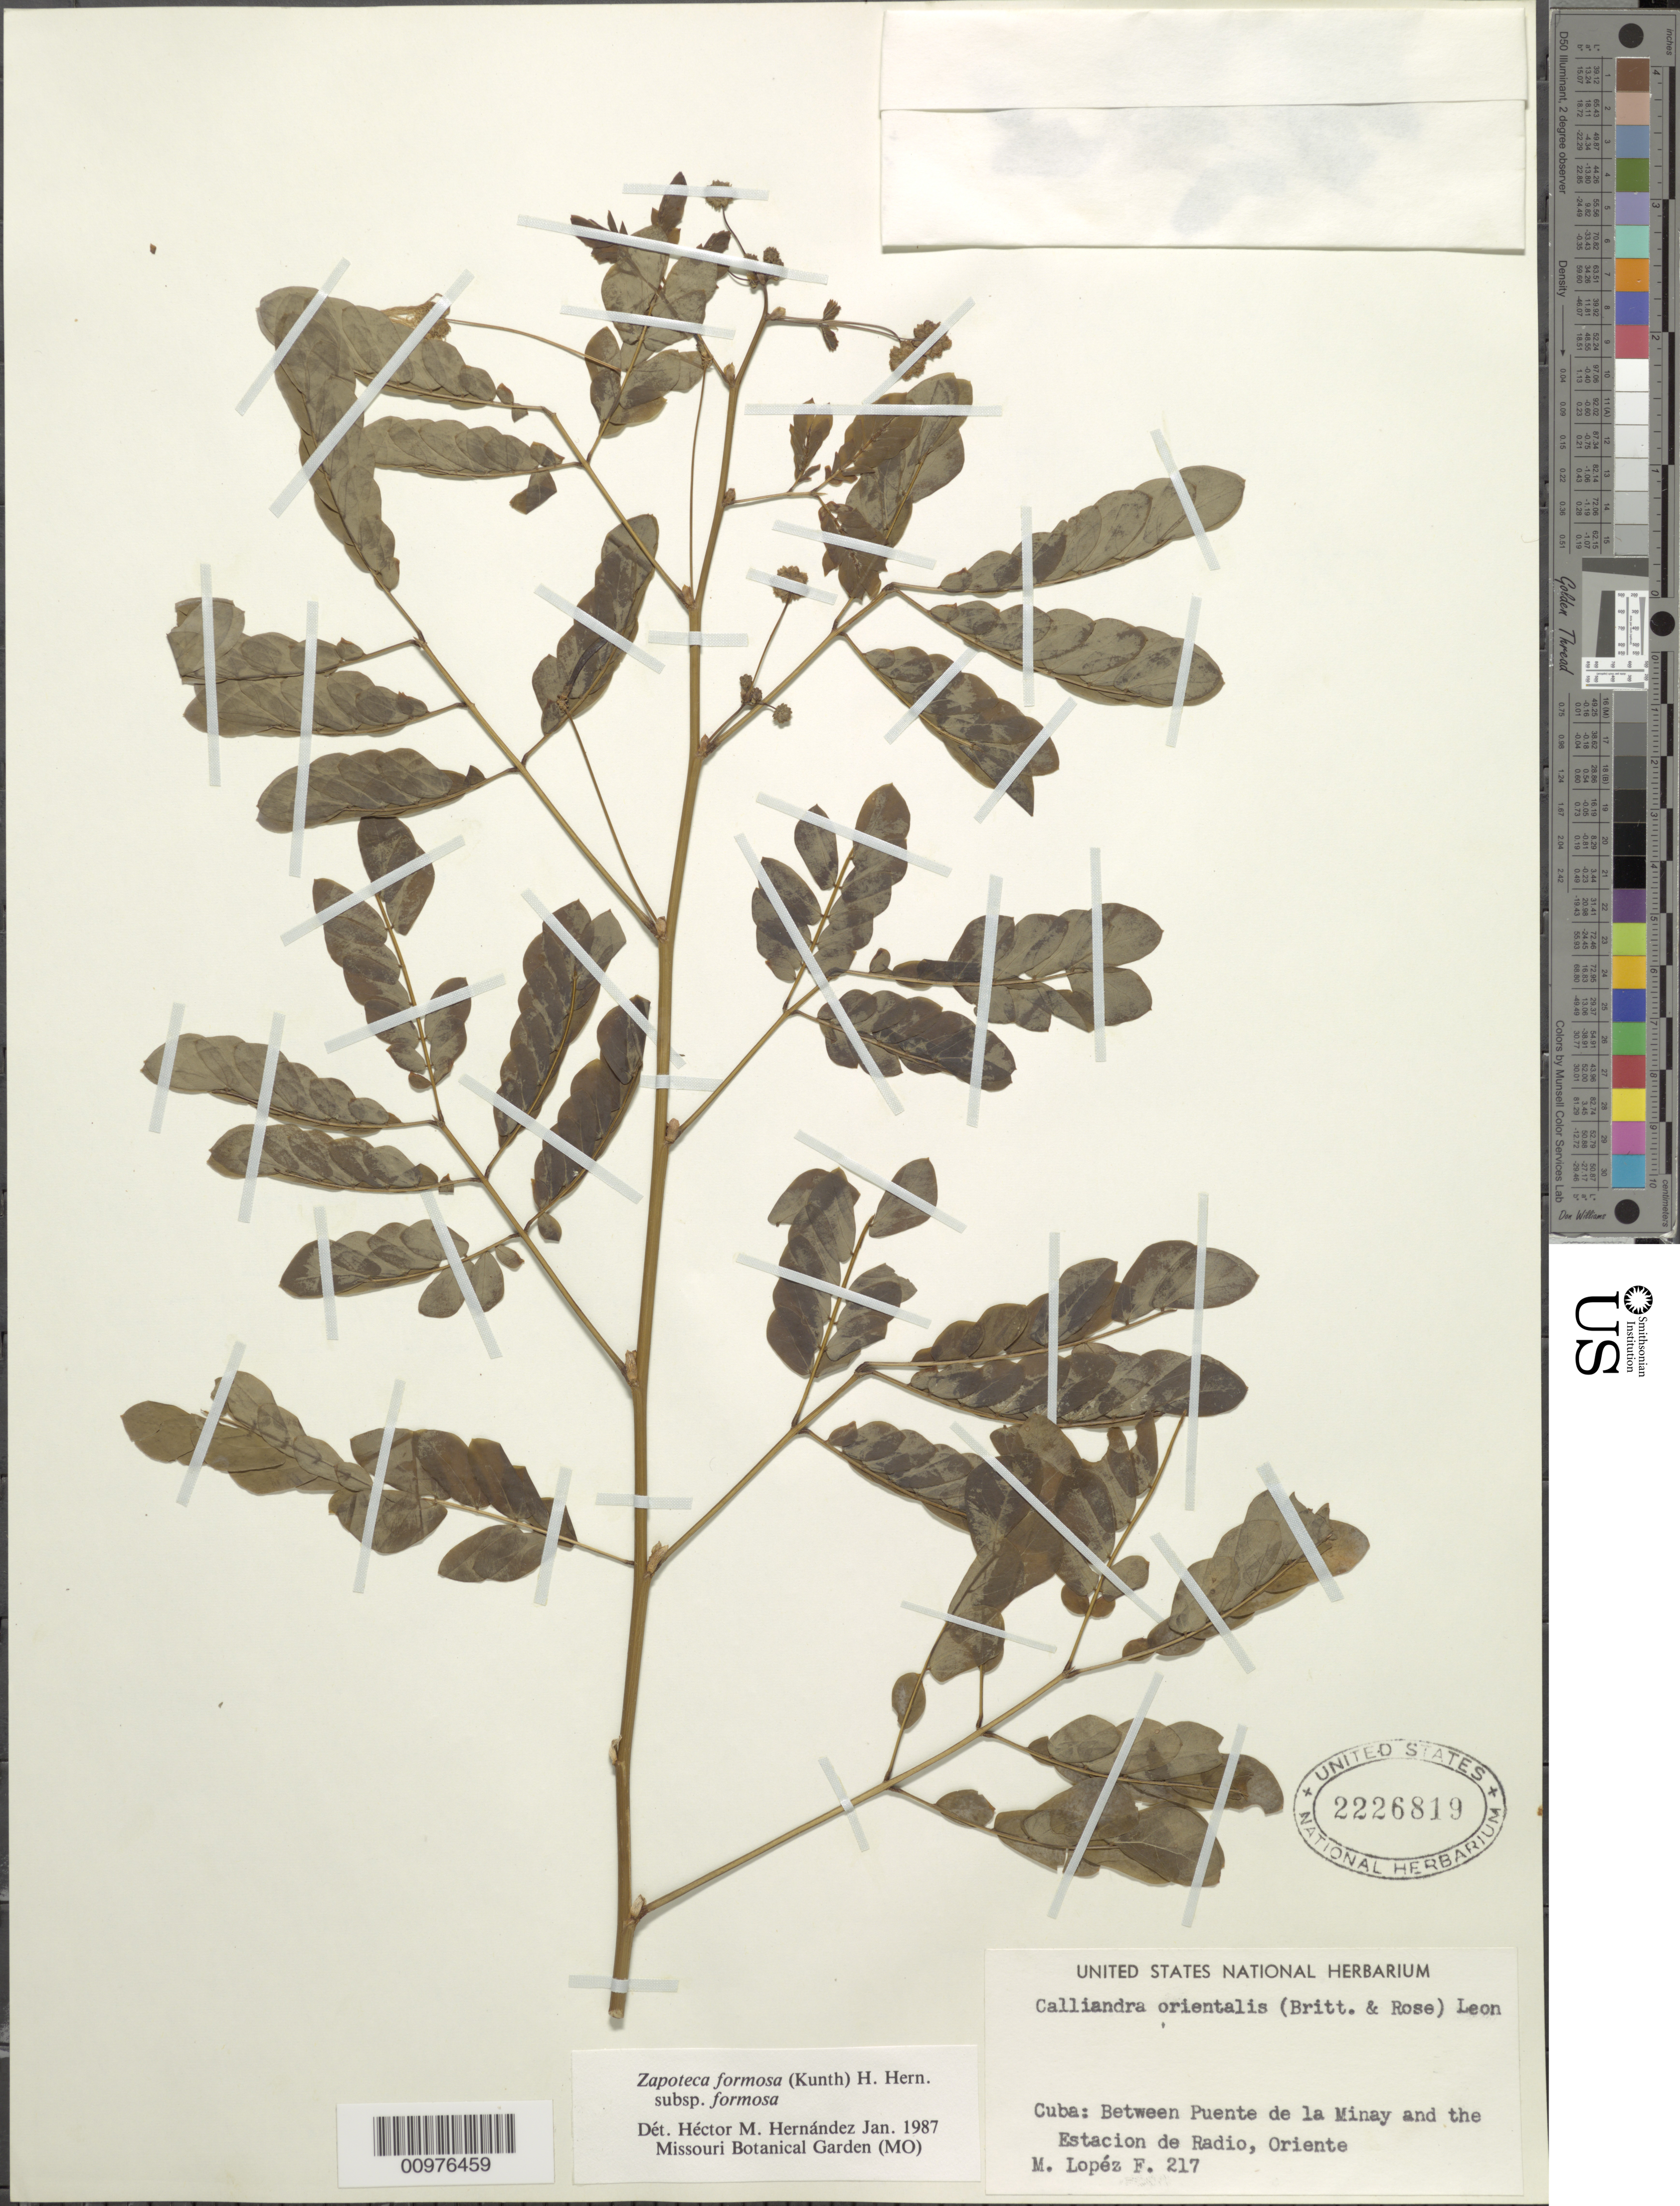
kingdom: Plantae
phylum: Tracheophyta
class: Magnoliopsida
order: Fabales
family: Fabaceae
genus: Zapoteca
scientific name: Zapoteca formosa subsp. formosa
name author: (Kunth) H.M. Hern.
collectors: M. López Figueiras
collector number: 217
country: Cuba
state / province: Oriente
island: Cuba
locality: Between Puente de la Minay and the Estacion de Radio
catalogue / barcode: US 2226819